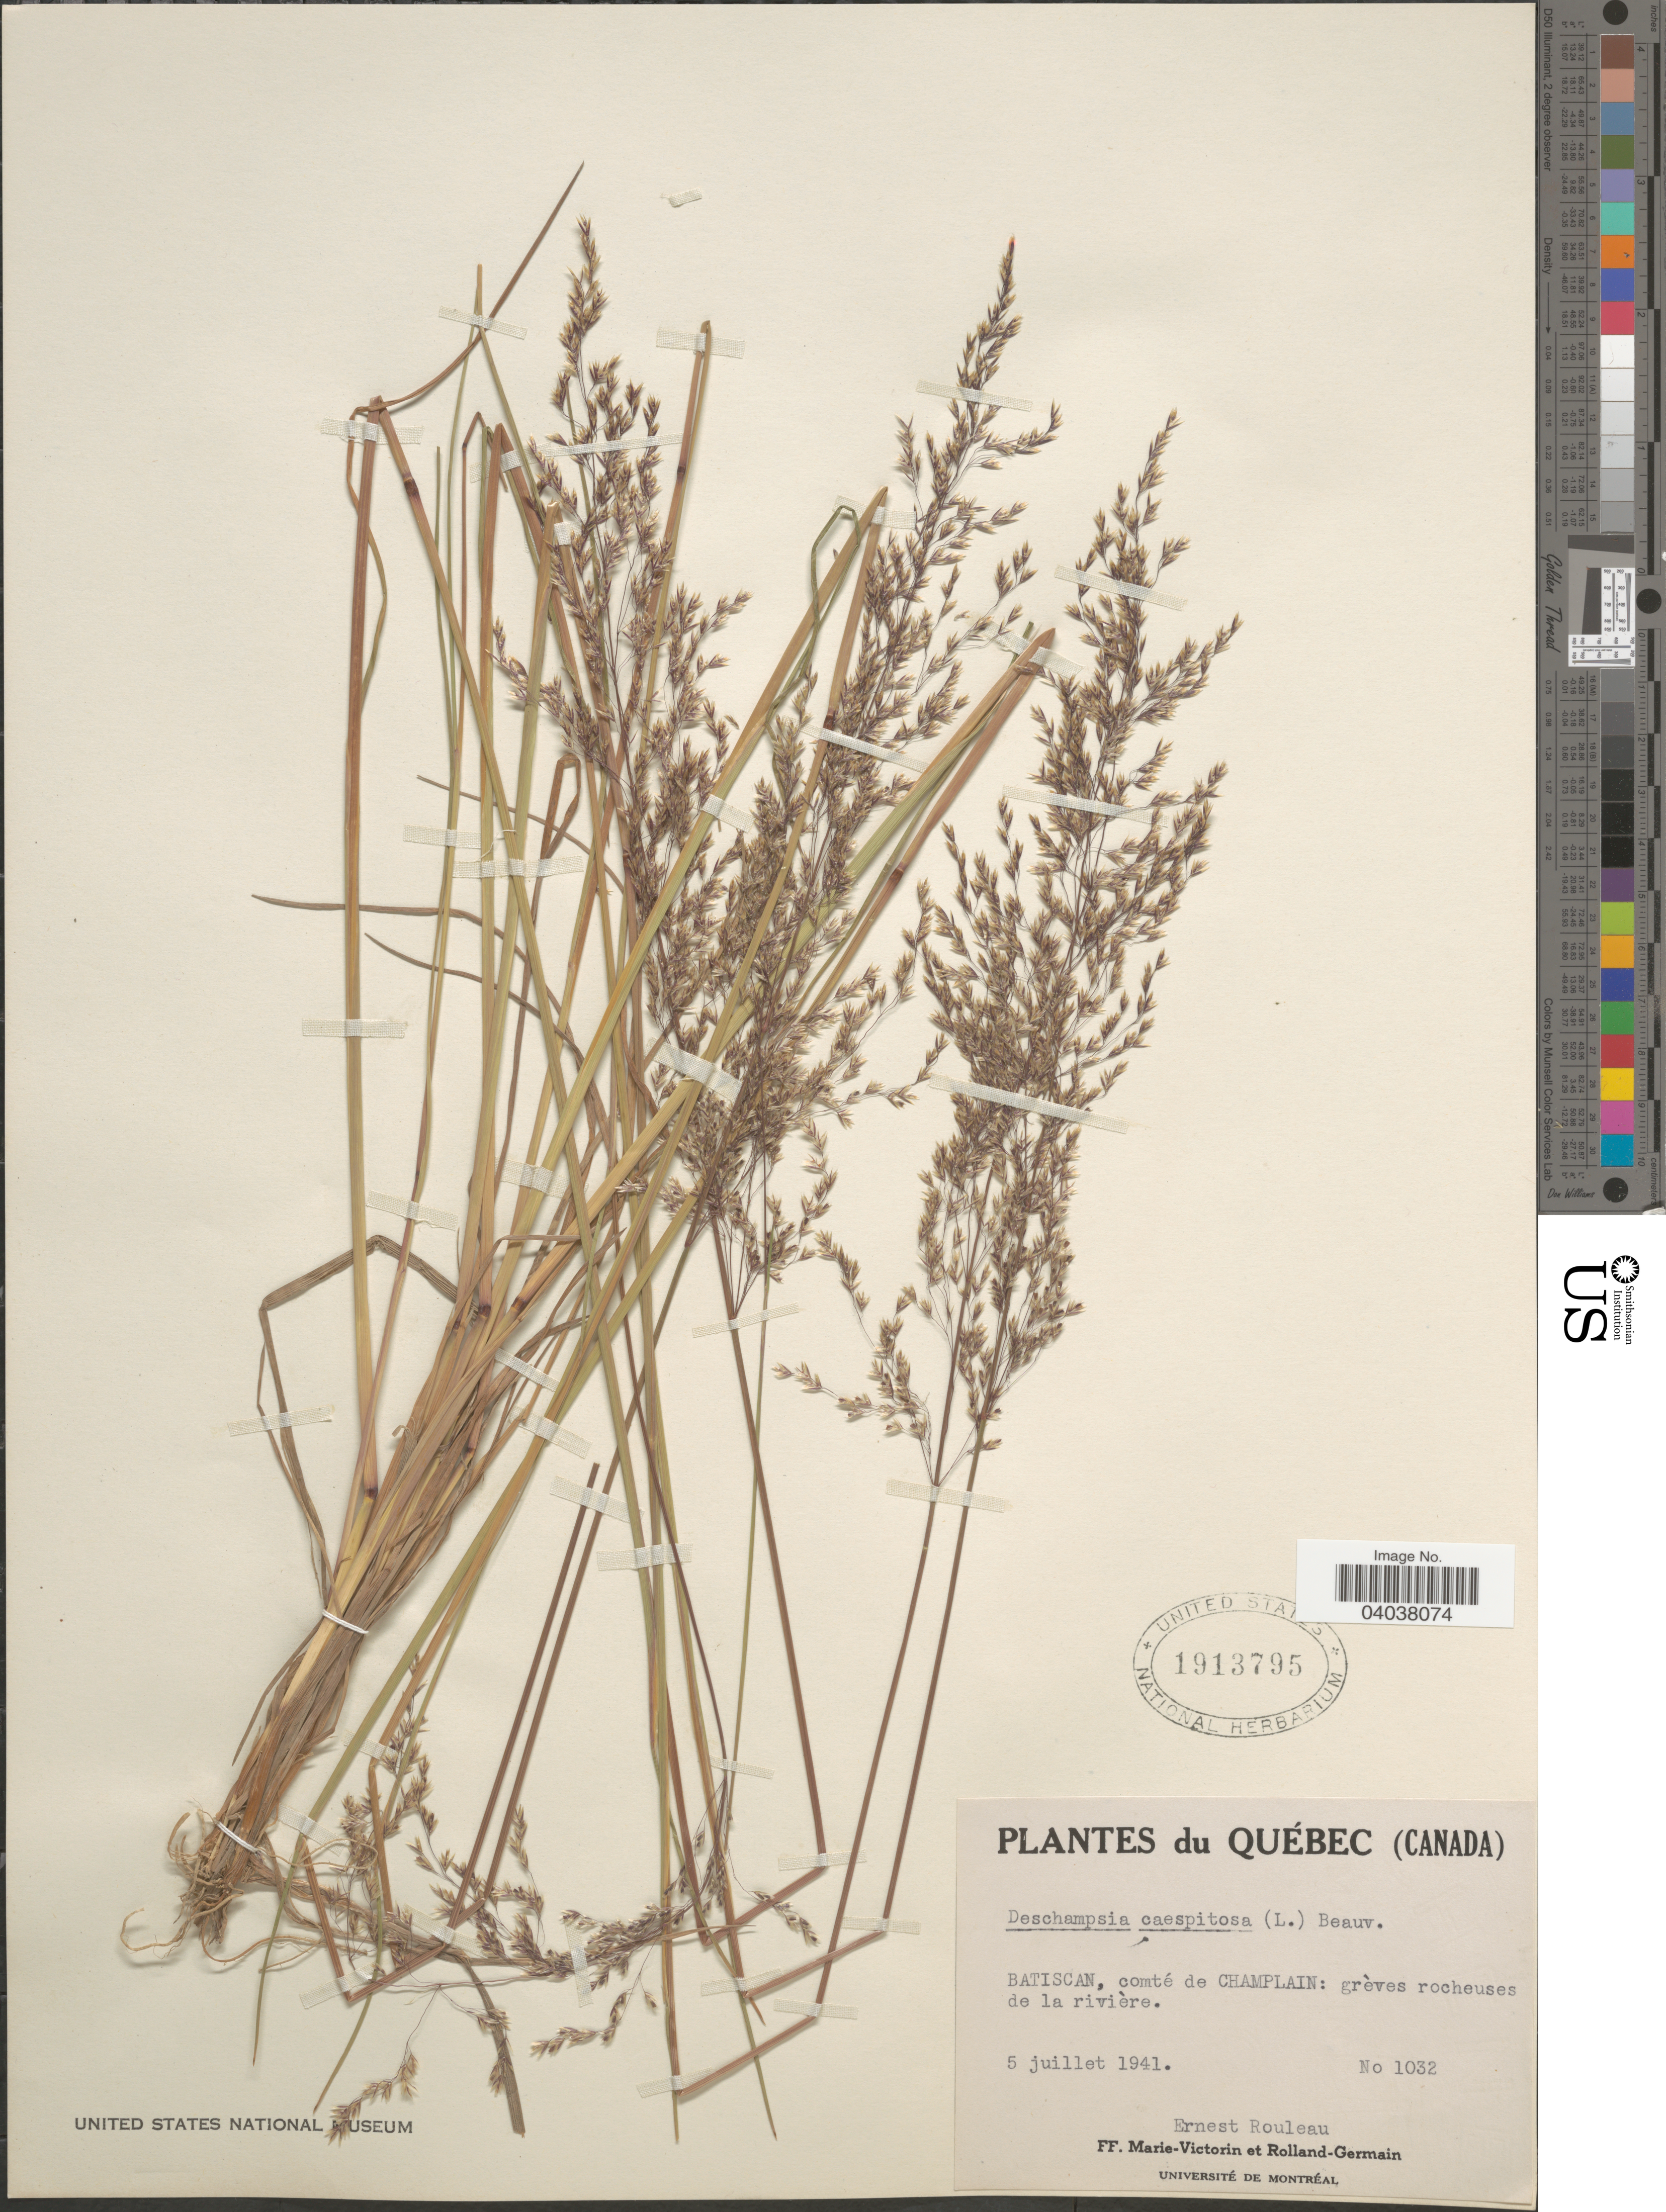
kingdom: Plantae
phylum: Tracheophyta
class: Liliopsida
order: Poales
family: Poaceae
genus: Deschampsia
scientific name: Deschampsia cespitosa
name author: (L.) P. Beauv.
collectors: J. Rouleau, F. Marie-Victorin & Rolland-Germain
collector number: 1032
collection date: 1941-07-05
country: Canada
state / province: Quebec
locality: Batiscan, comté de Champlain.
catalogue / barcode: US 1913795